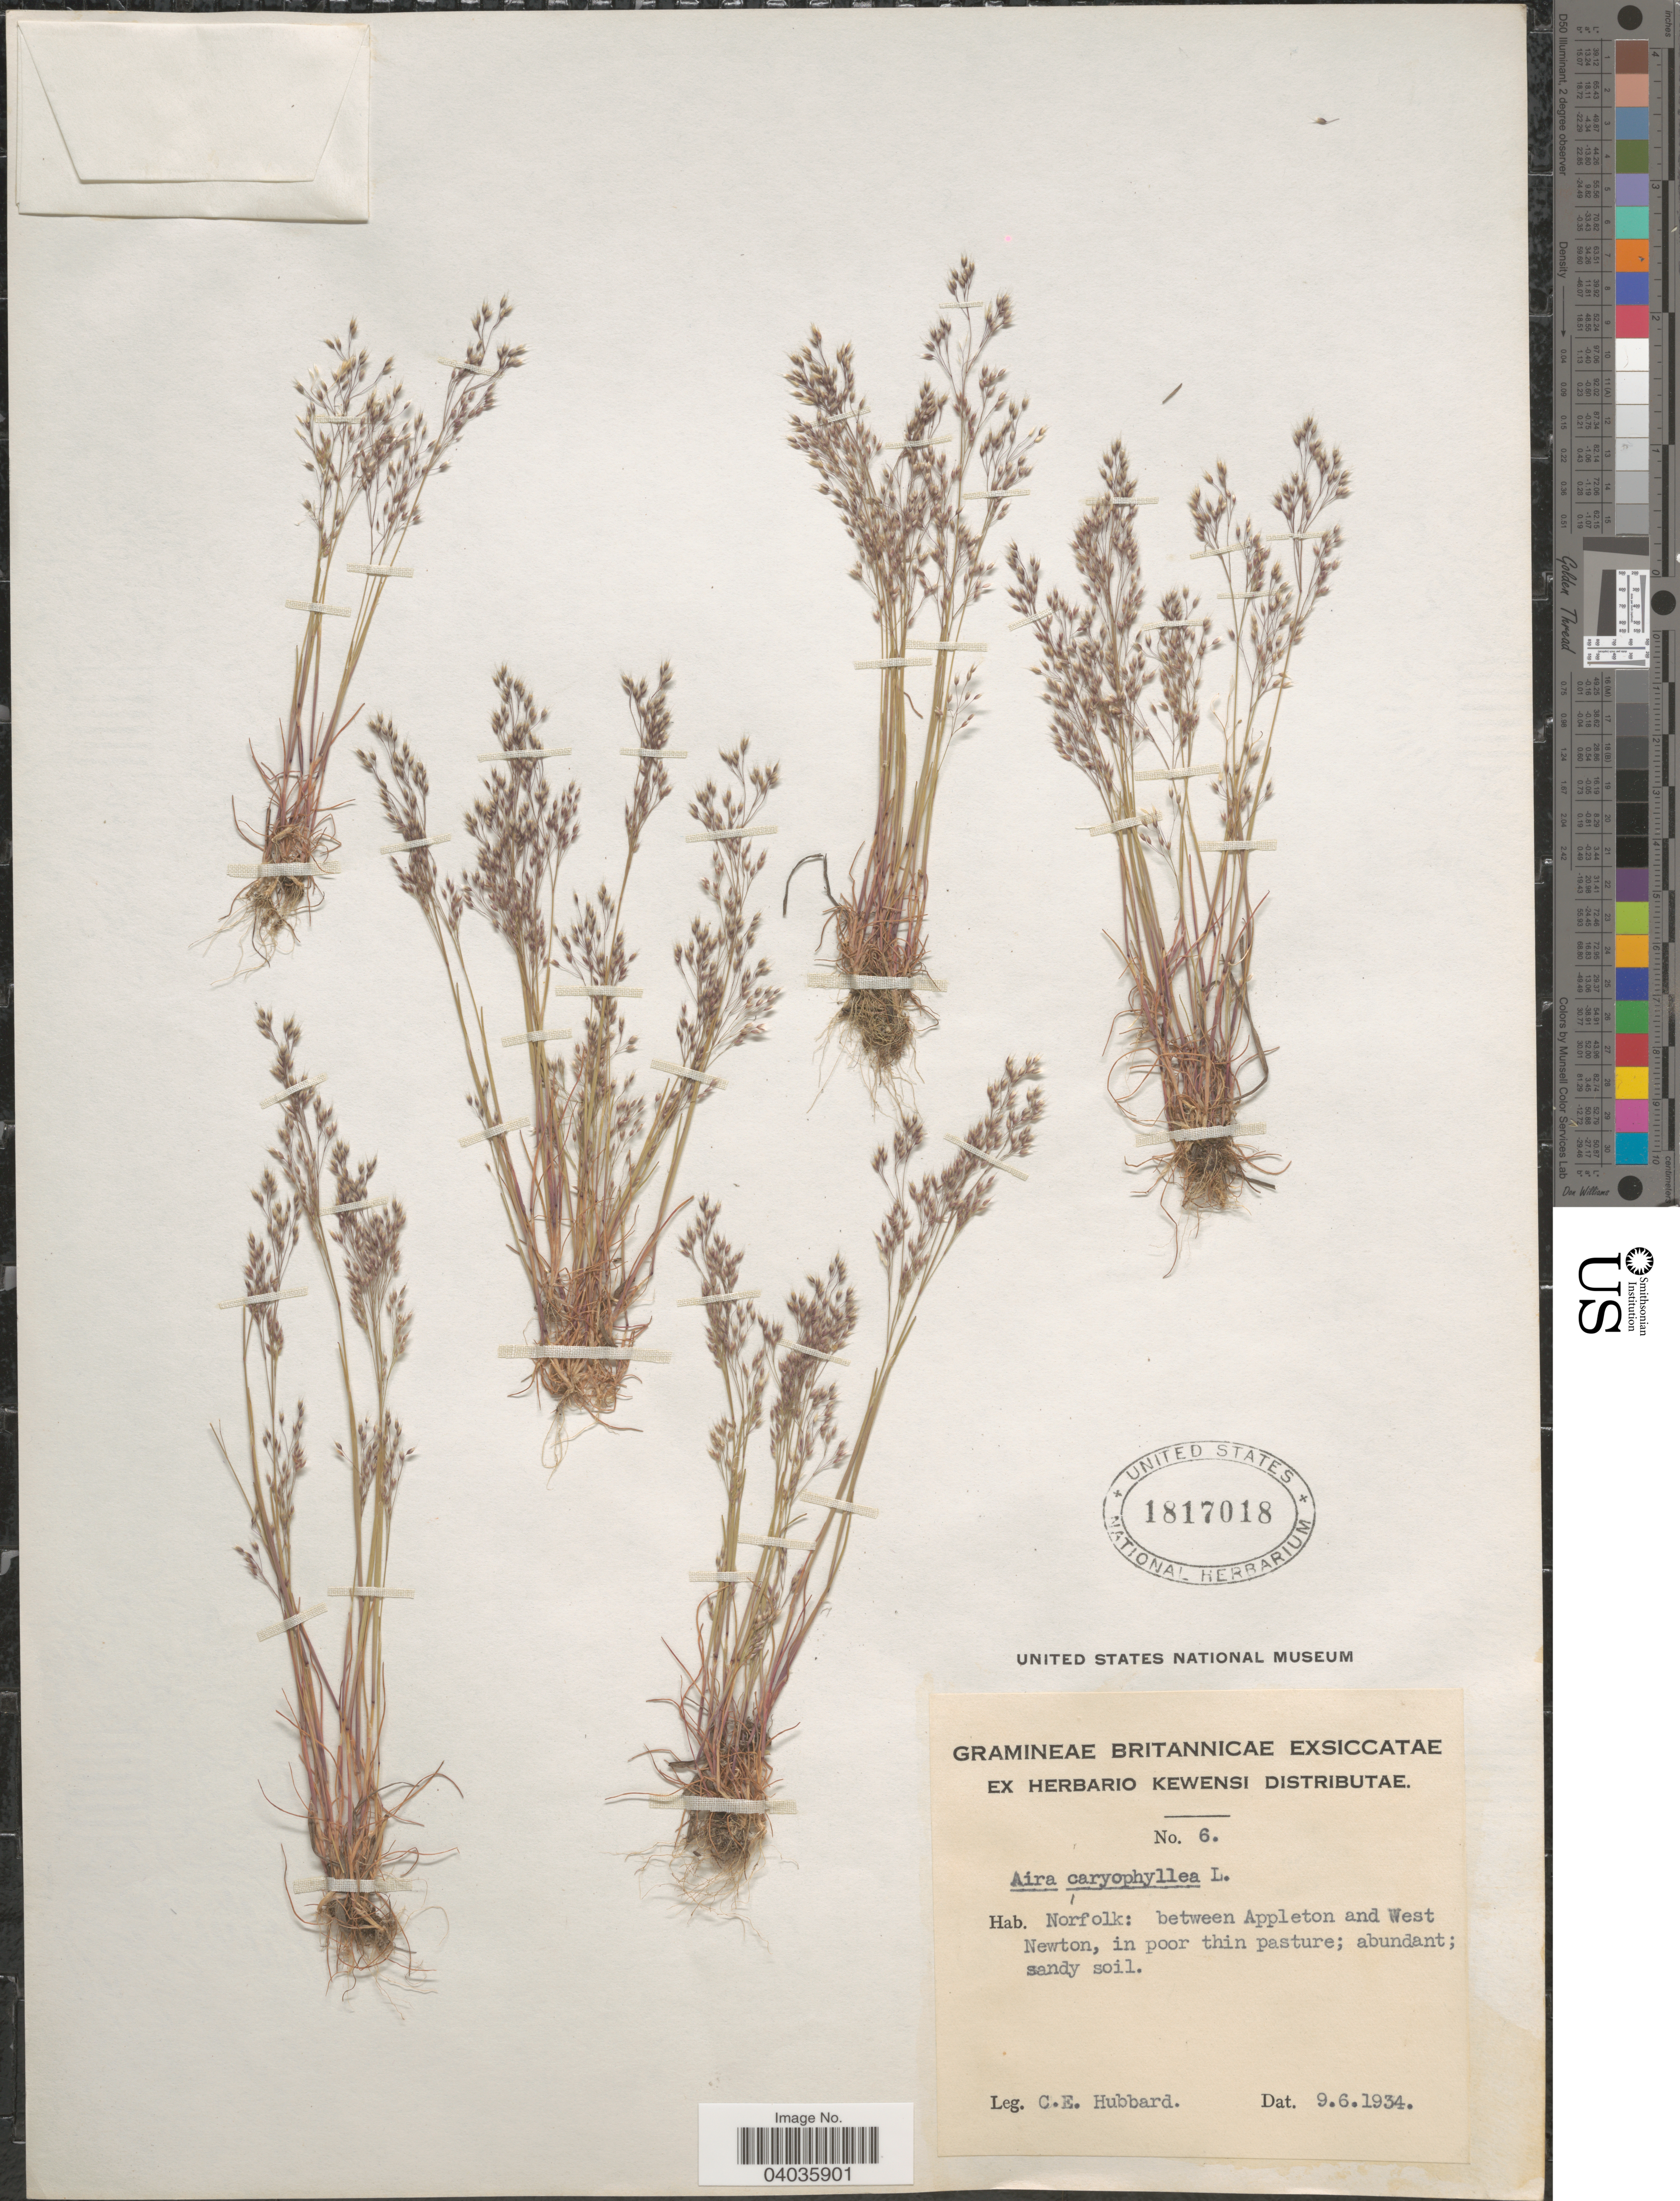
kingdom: Plantae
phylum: Tracheophyta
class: Liliopsida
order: Poales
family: Poaceae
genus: Aira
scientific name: Aira caryophyllea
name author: L.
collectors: C. E. Hubbard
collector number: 6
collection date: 1934-06-09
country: United Kingdom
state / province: England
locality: Britannicae. Norfolk: between Appleton and West Newton.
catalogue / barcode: US 1817018